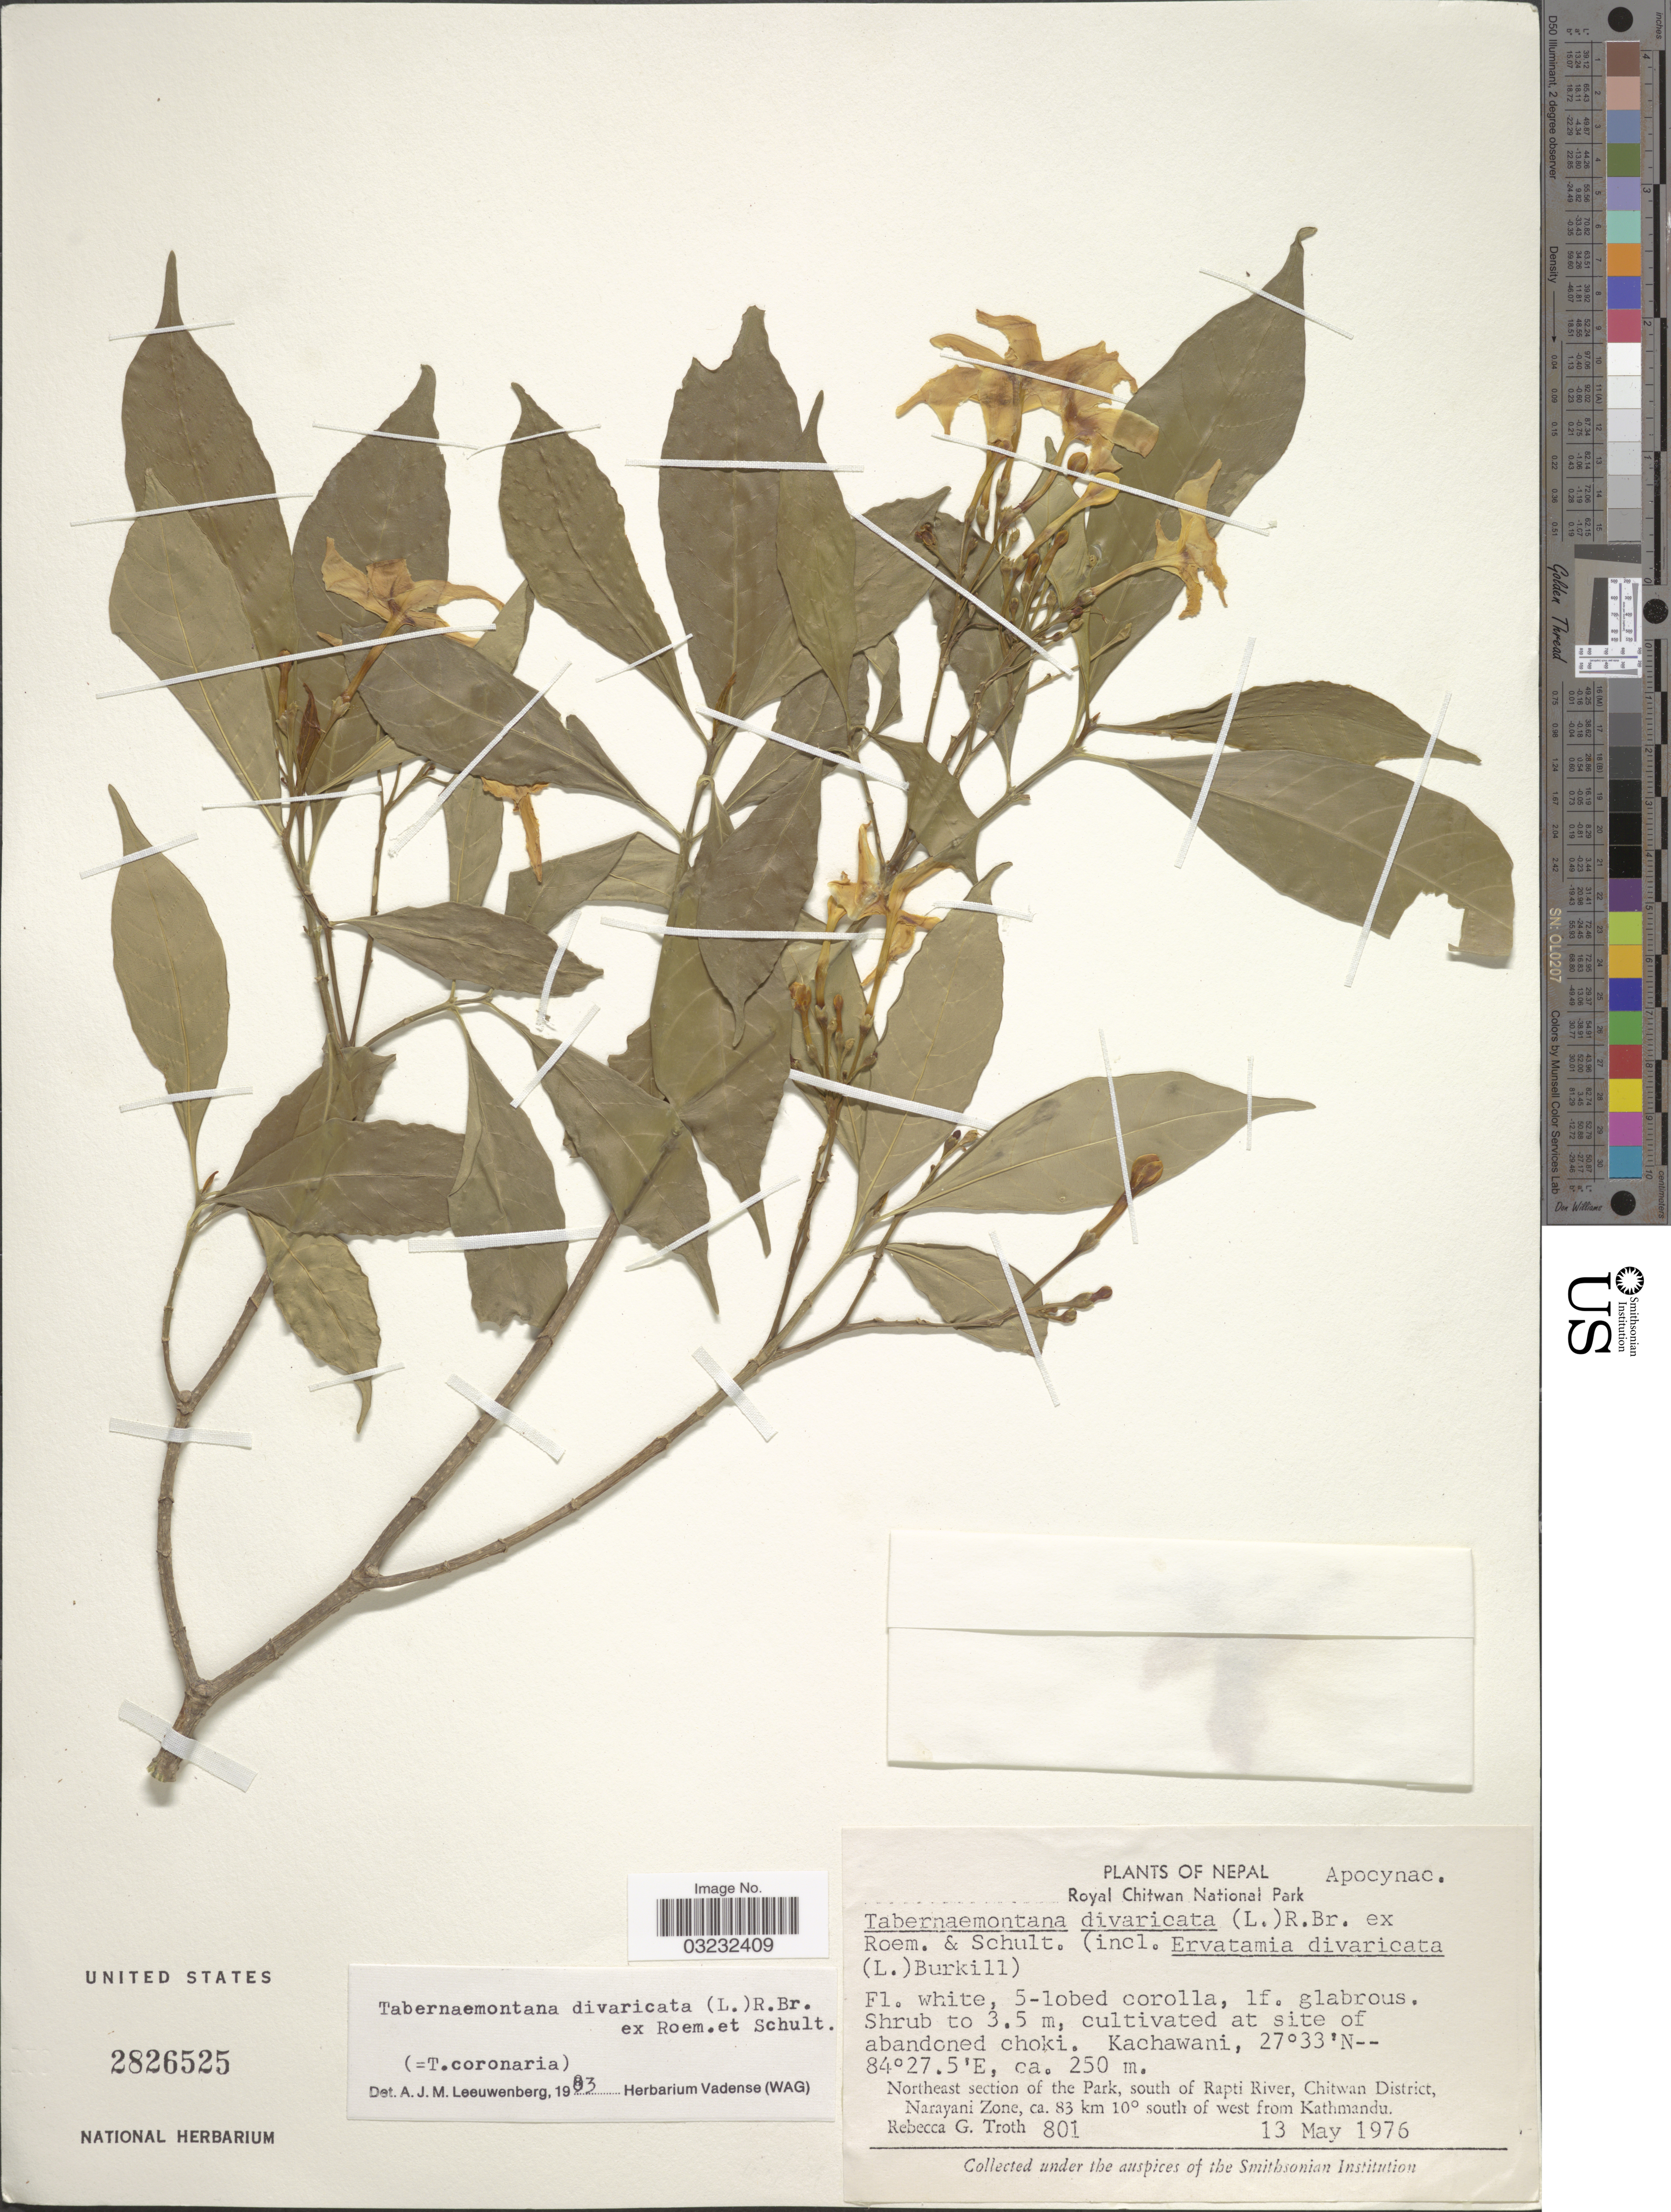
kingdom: Plantae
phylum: Tracheophyta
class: Magnoliopsida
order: Gentianales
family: Apocynaceae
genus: Tabernaemontana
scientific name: Tabernaemontana divaricata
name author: (L.) R. Br. ex Roem. & Schult.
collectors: R. Troth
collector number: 801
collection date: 1976-05-13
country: Nepal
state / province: Narayani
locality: Royal Chitwan National Park, Kachawani. Northeast section of the Park, south of Rapti River, Chitwa District, Narayani Zone, ca. 83 km 10° south of west from Kathmandu.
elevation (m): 250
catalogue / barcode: US 2826525